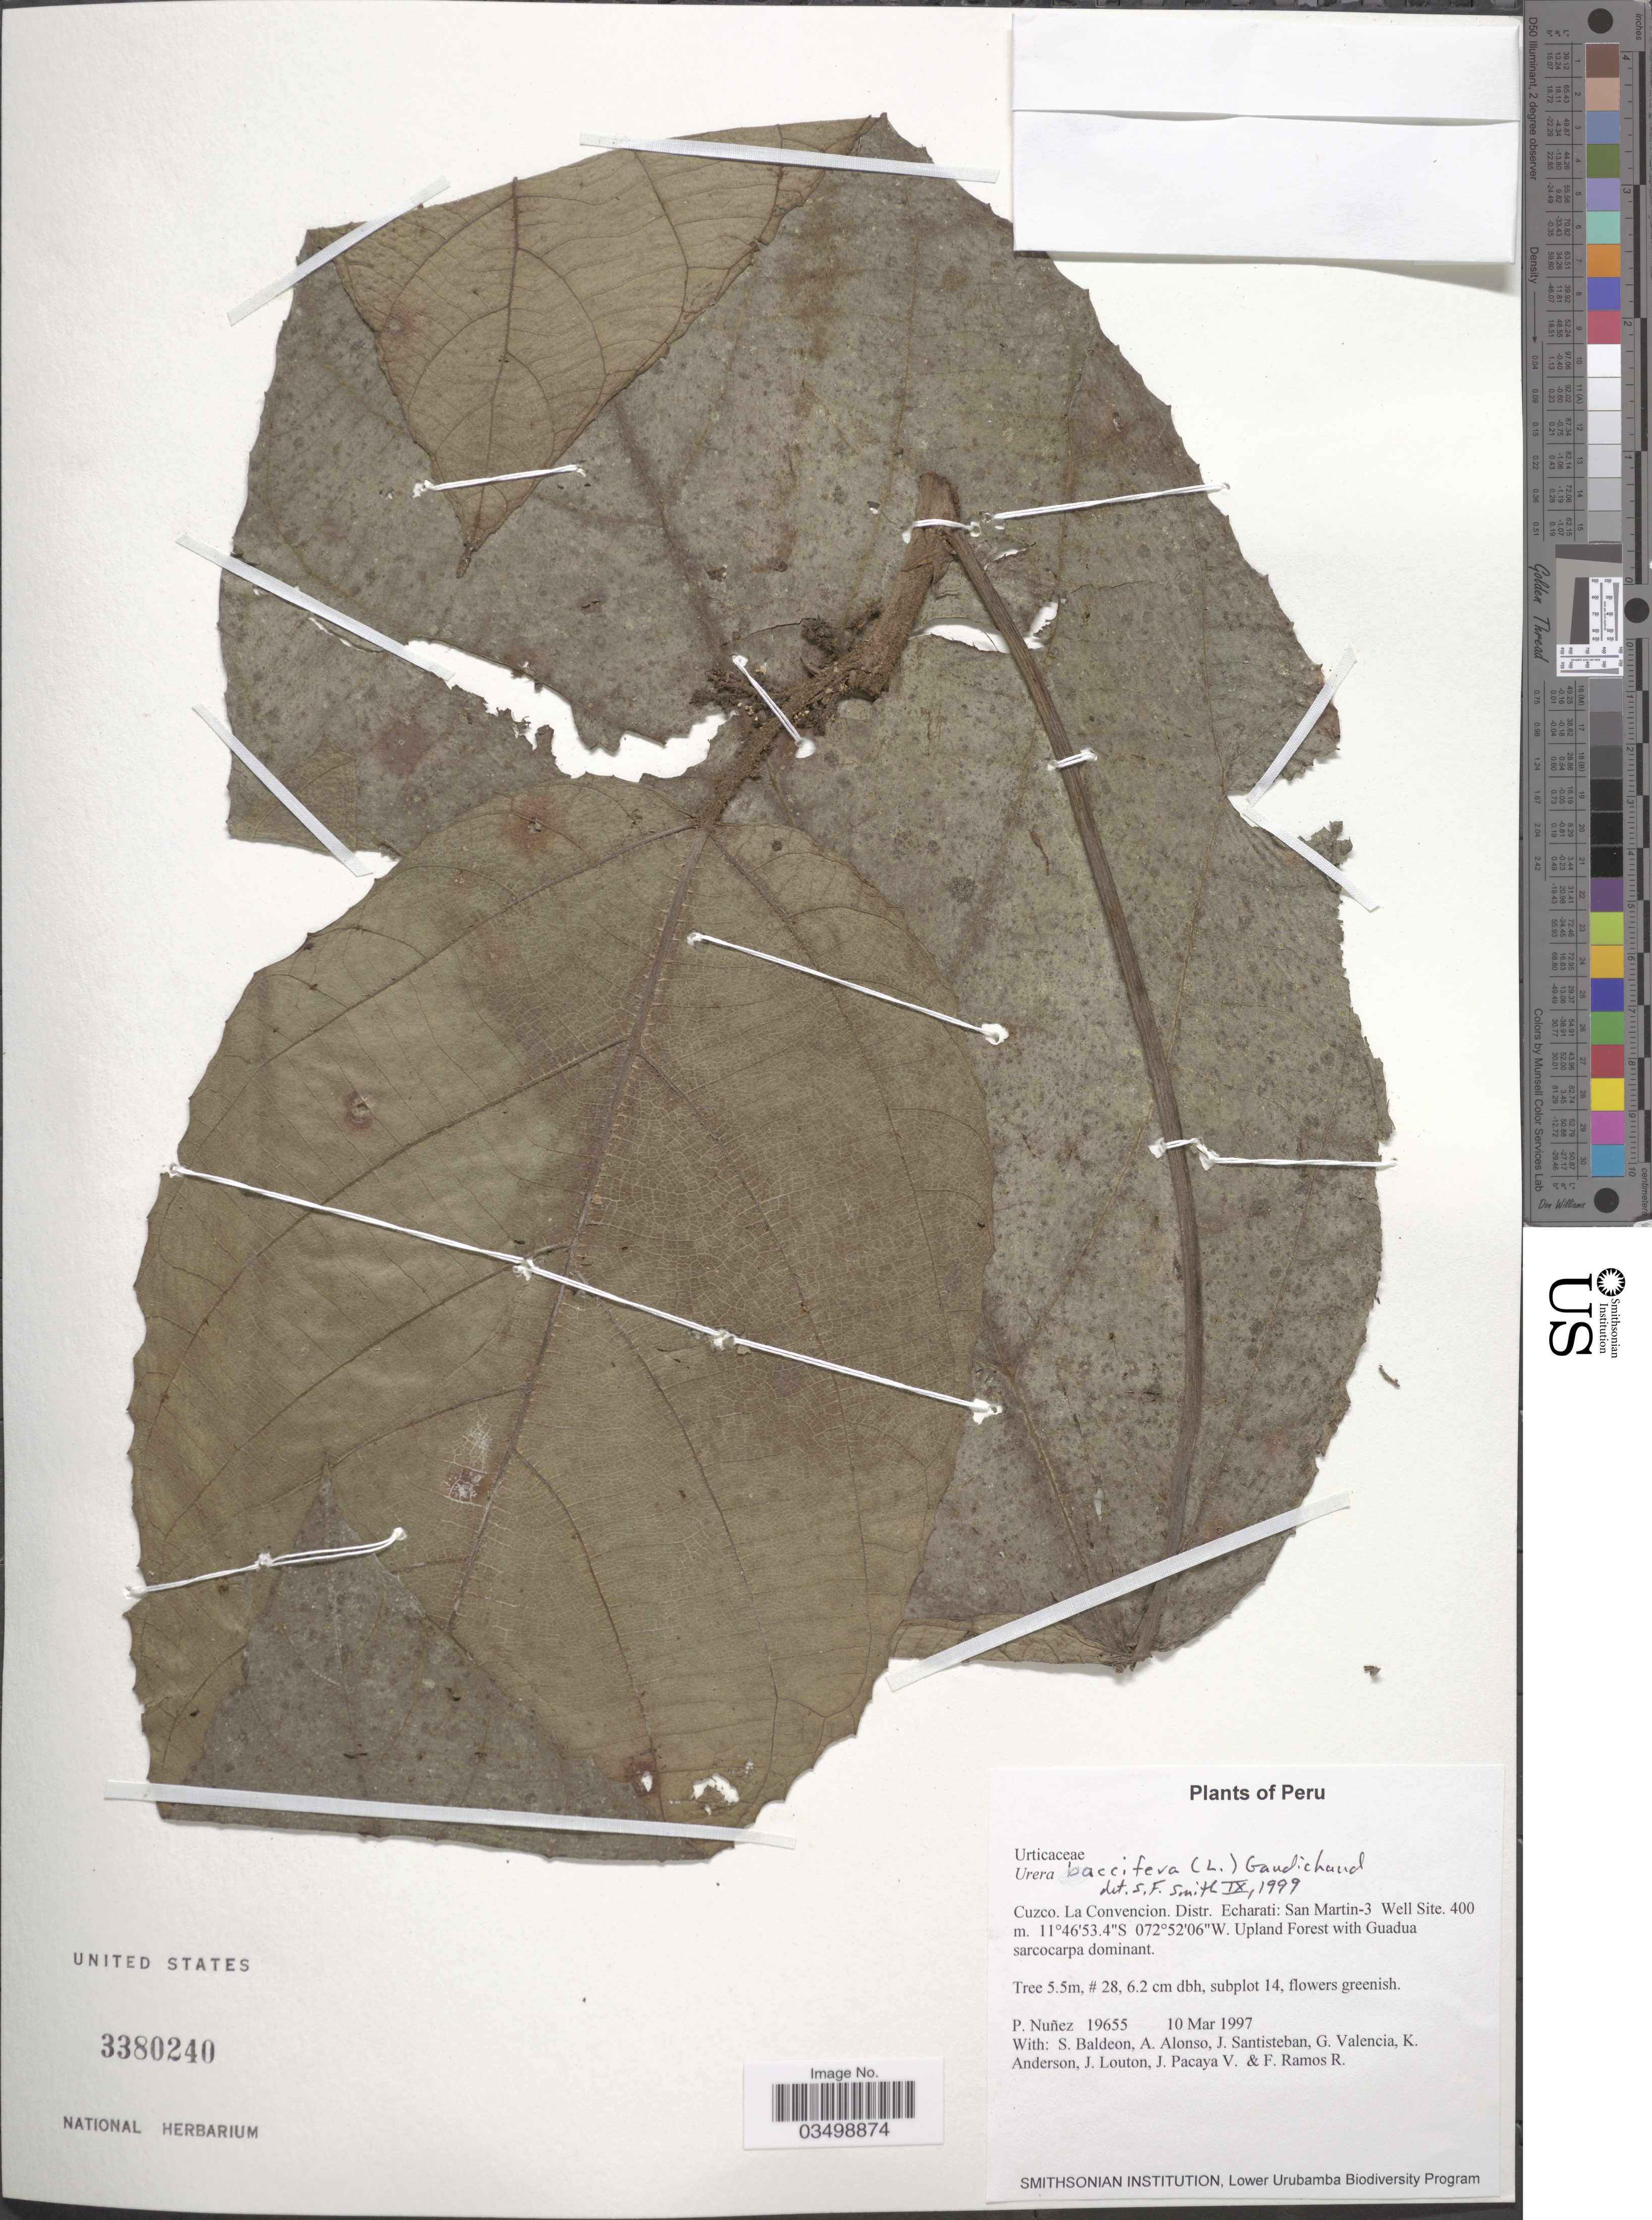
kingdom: Plantae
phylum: Tracheophyta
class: Magnoliopsida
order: Rosales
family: Urticaceae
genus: Urera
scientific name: Urera baccifera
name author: (L.) Gaudich. ex Wedd.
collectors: P. Nuñez V., S. Baldeon, A. Alonso, J. Santisteban & et al.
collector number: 19655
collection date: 1997-03-10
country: Peru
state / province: Cusco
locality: Cuzco. La Convencion. Distr. Echarati: San Martin - 3 Well Site.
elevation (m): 400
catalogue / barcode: US 3380240